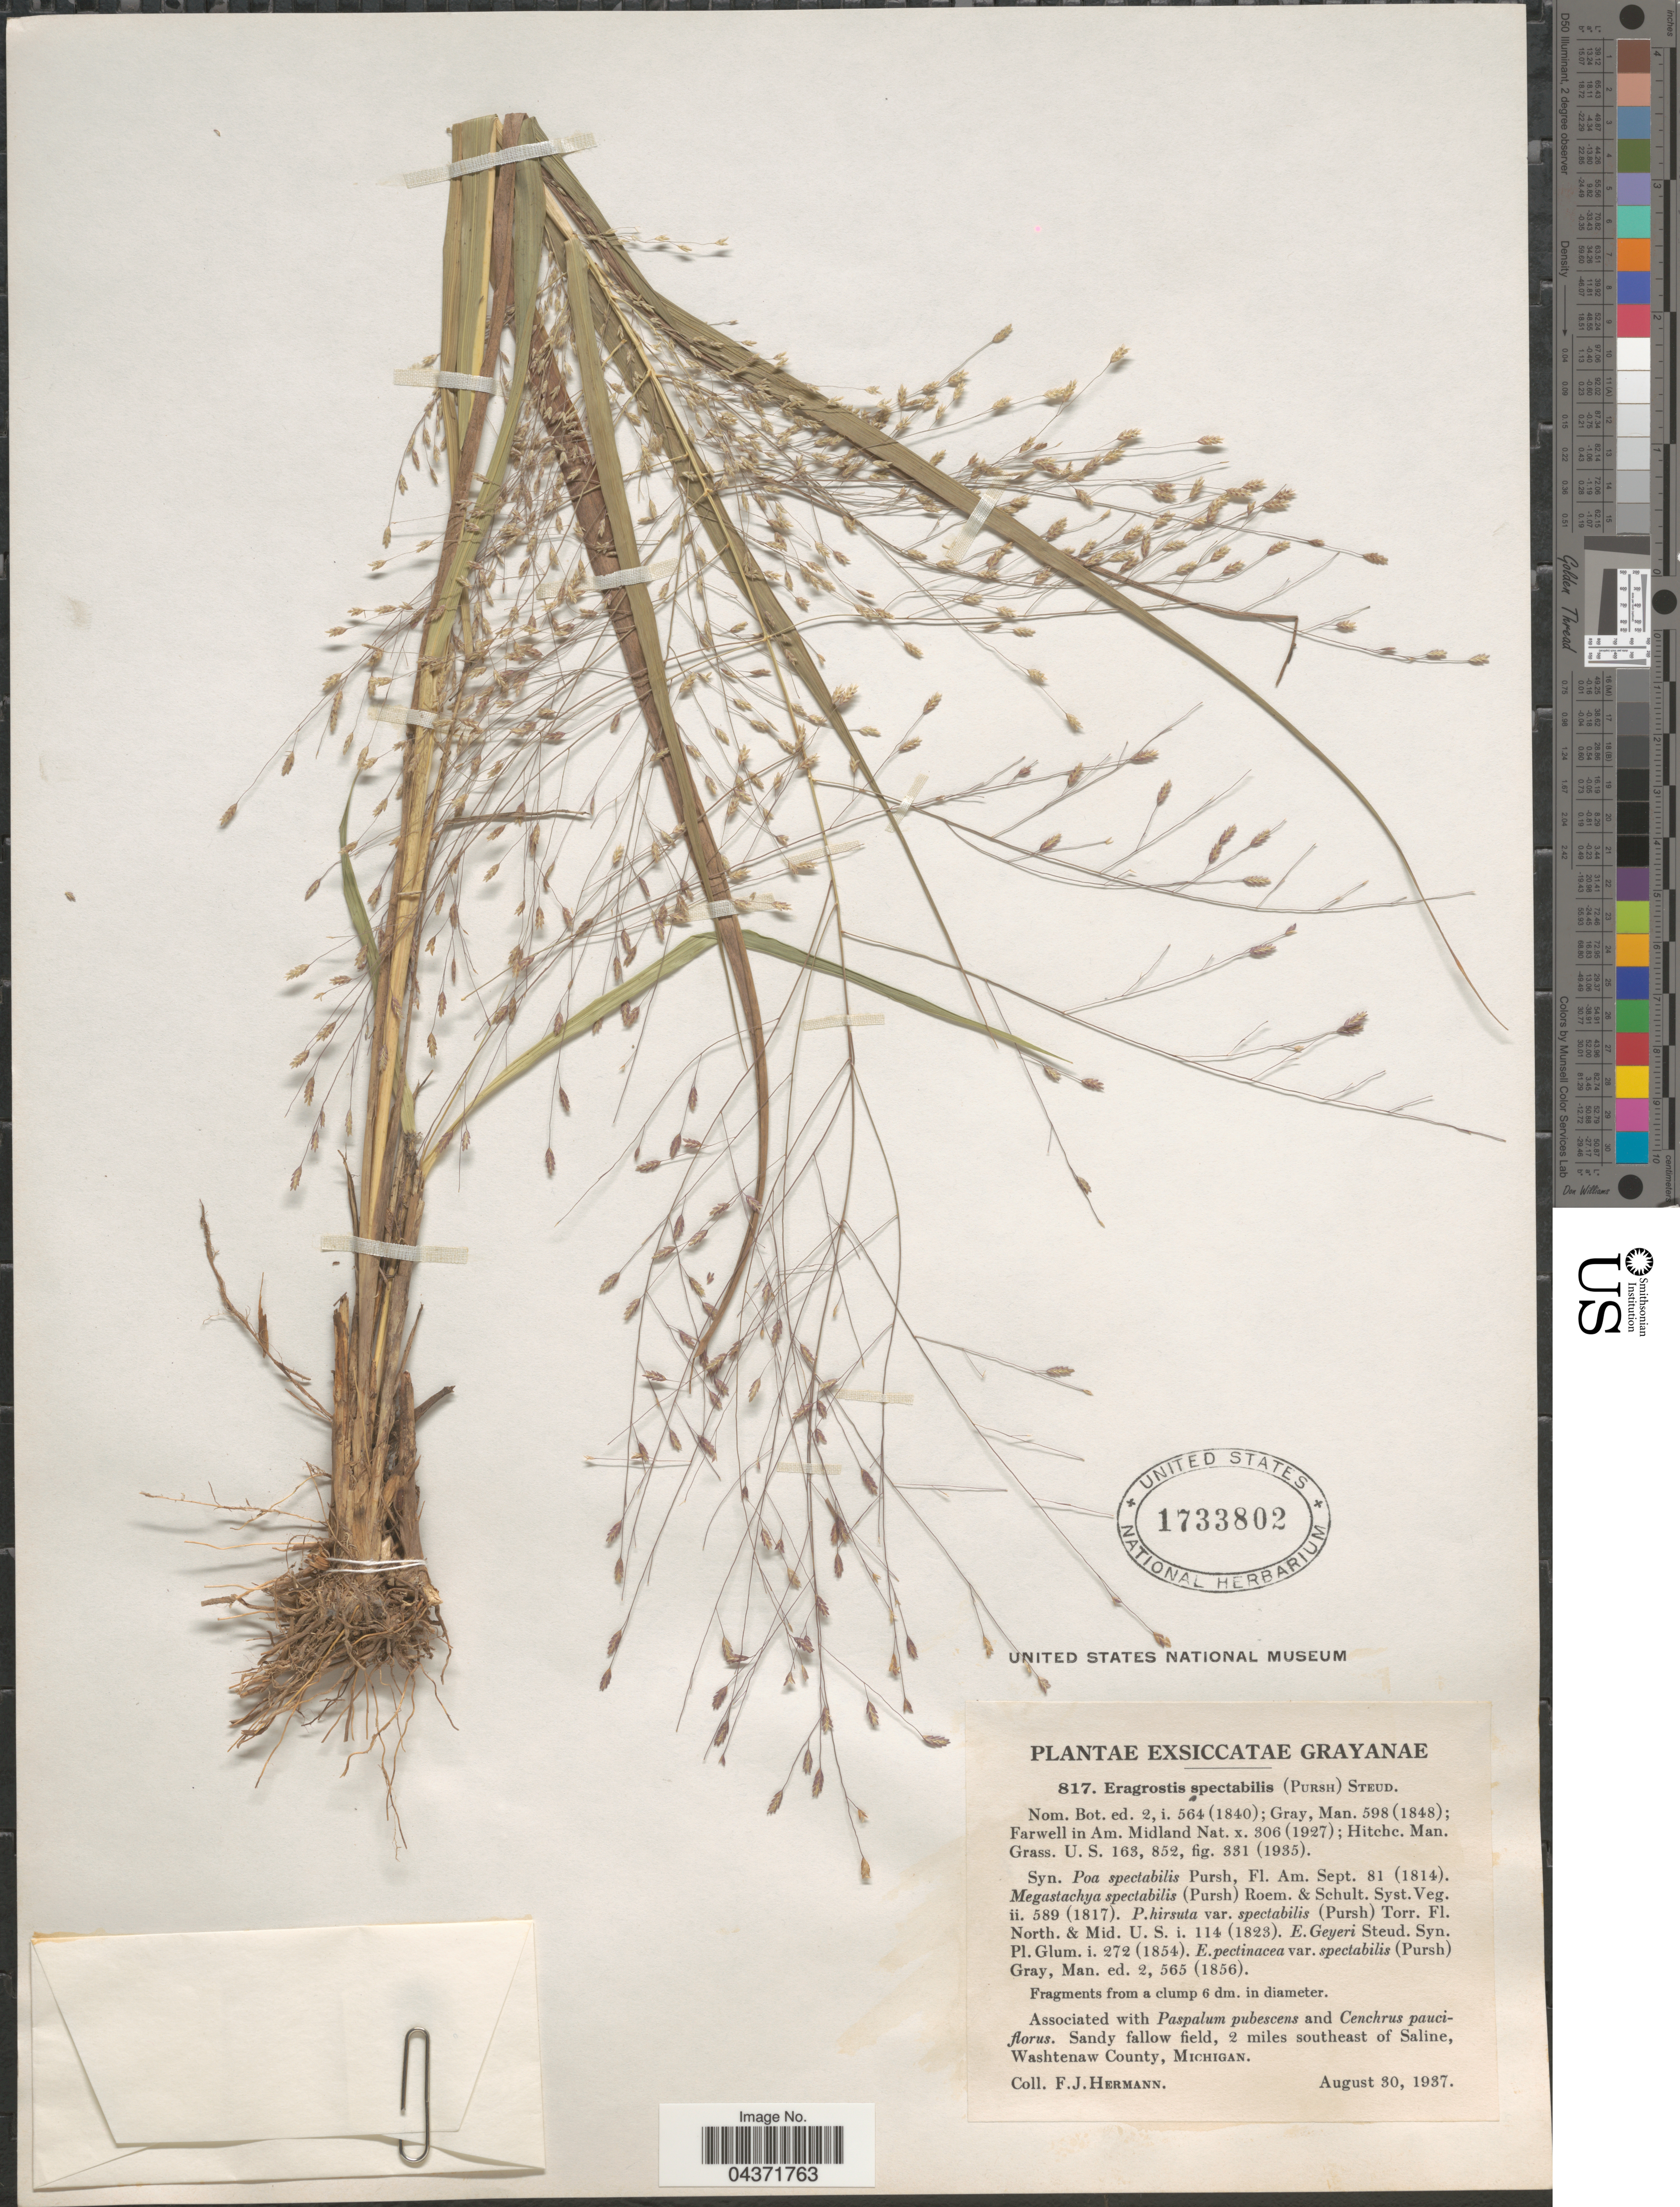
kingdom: Plantae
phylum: Tracheophyta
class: Liliopsida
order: Poales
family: Poaceae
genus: Eragrostis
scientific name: Eragrostis spectabilis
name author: (Pursh) Steud.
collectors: F. J. Hermann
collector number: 817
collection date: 1937-08-30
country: United States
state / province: Michigan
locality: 2 miles southeast of Saline, Washtenaw County.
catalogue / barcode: US 1733802